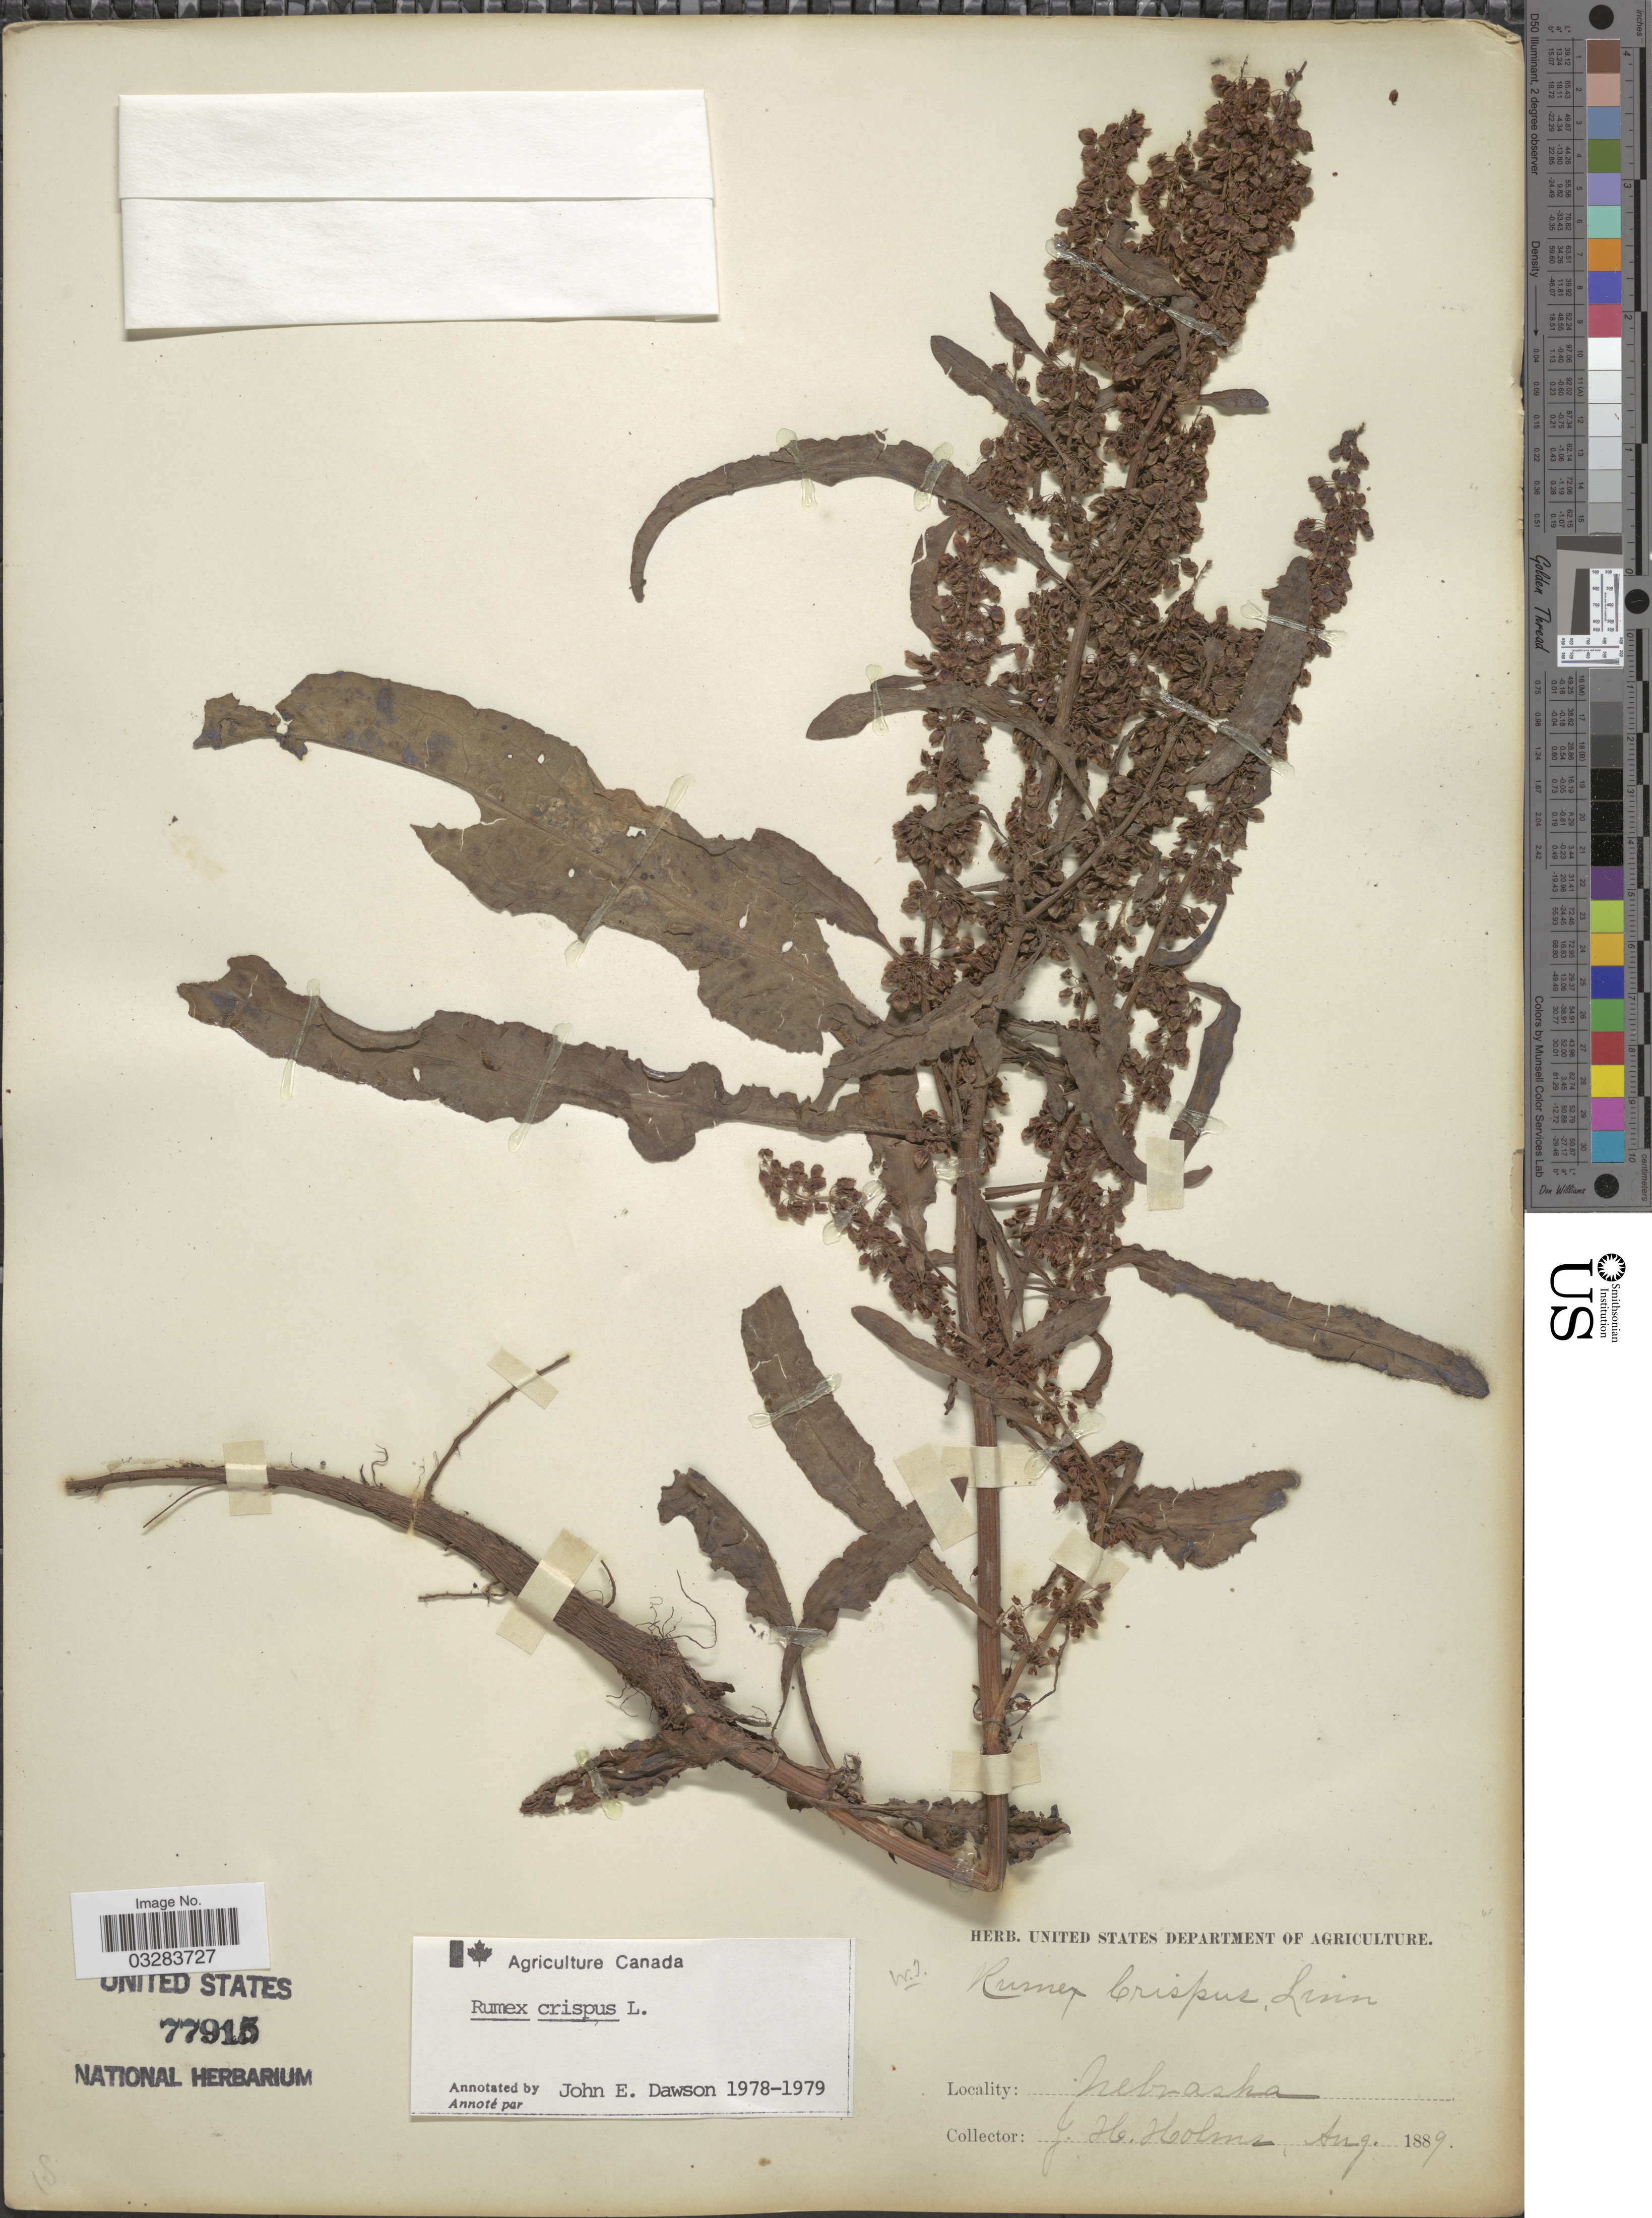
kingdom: Plantae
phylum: Tracheophyta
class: Magnoliopsida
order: Caryophyllales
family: Polygonaceae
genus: Rumex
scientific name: Rumex crispus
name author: L.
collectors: J. H. Holms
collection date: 1889-08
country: United States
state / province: Nebraska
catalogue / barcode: US 77915